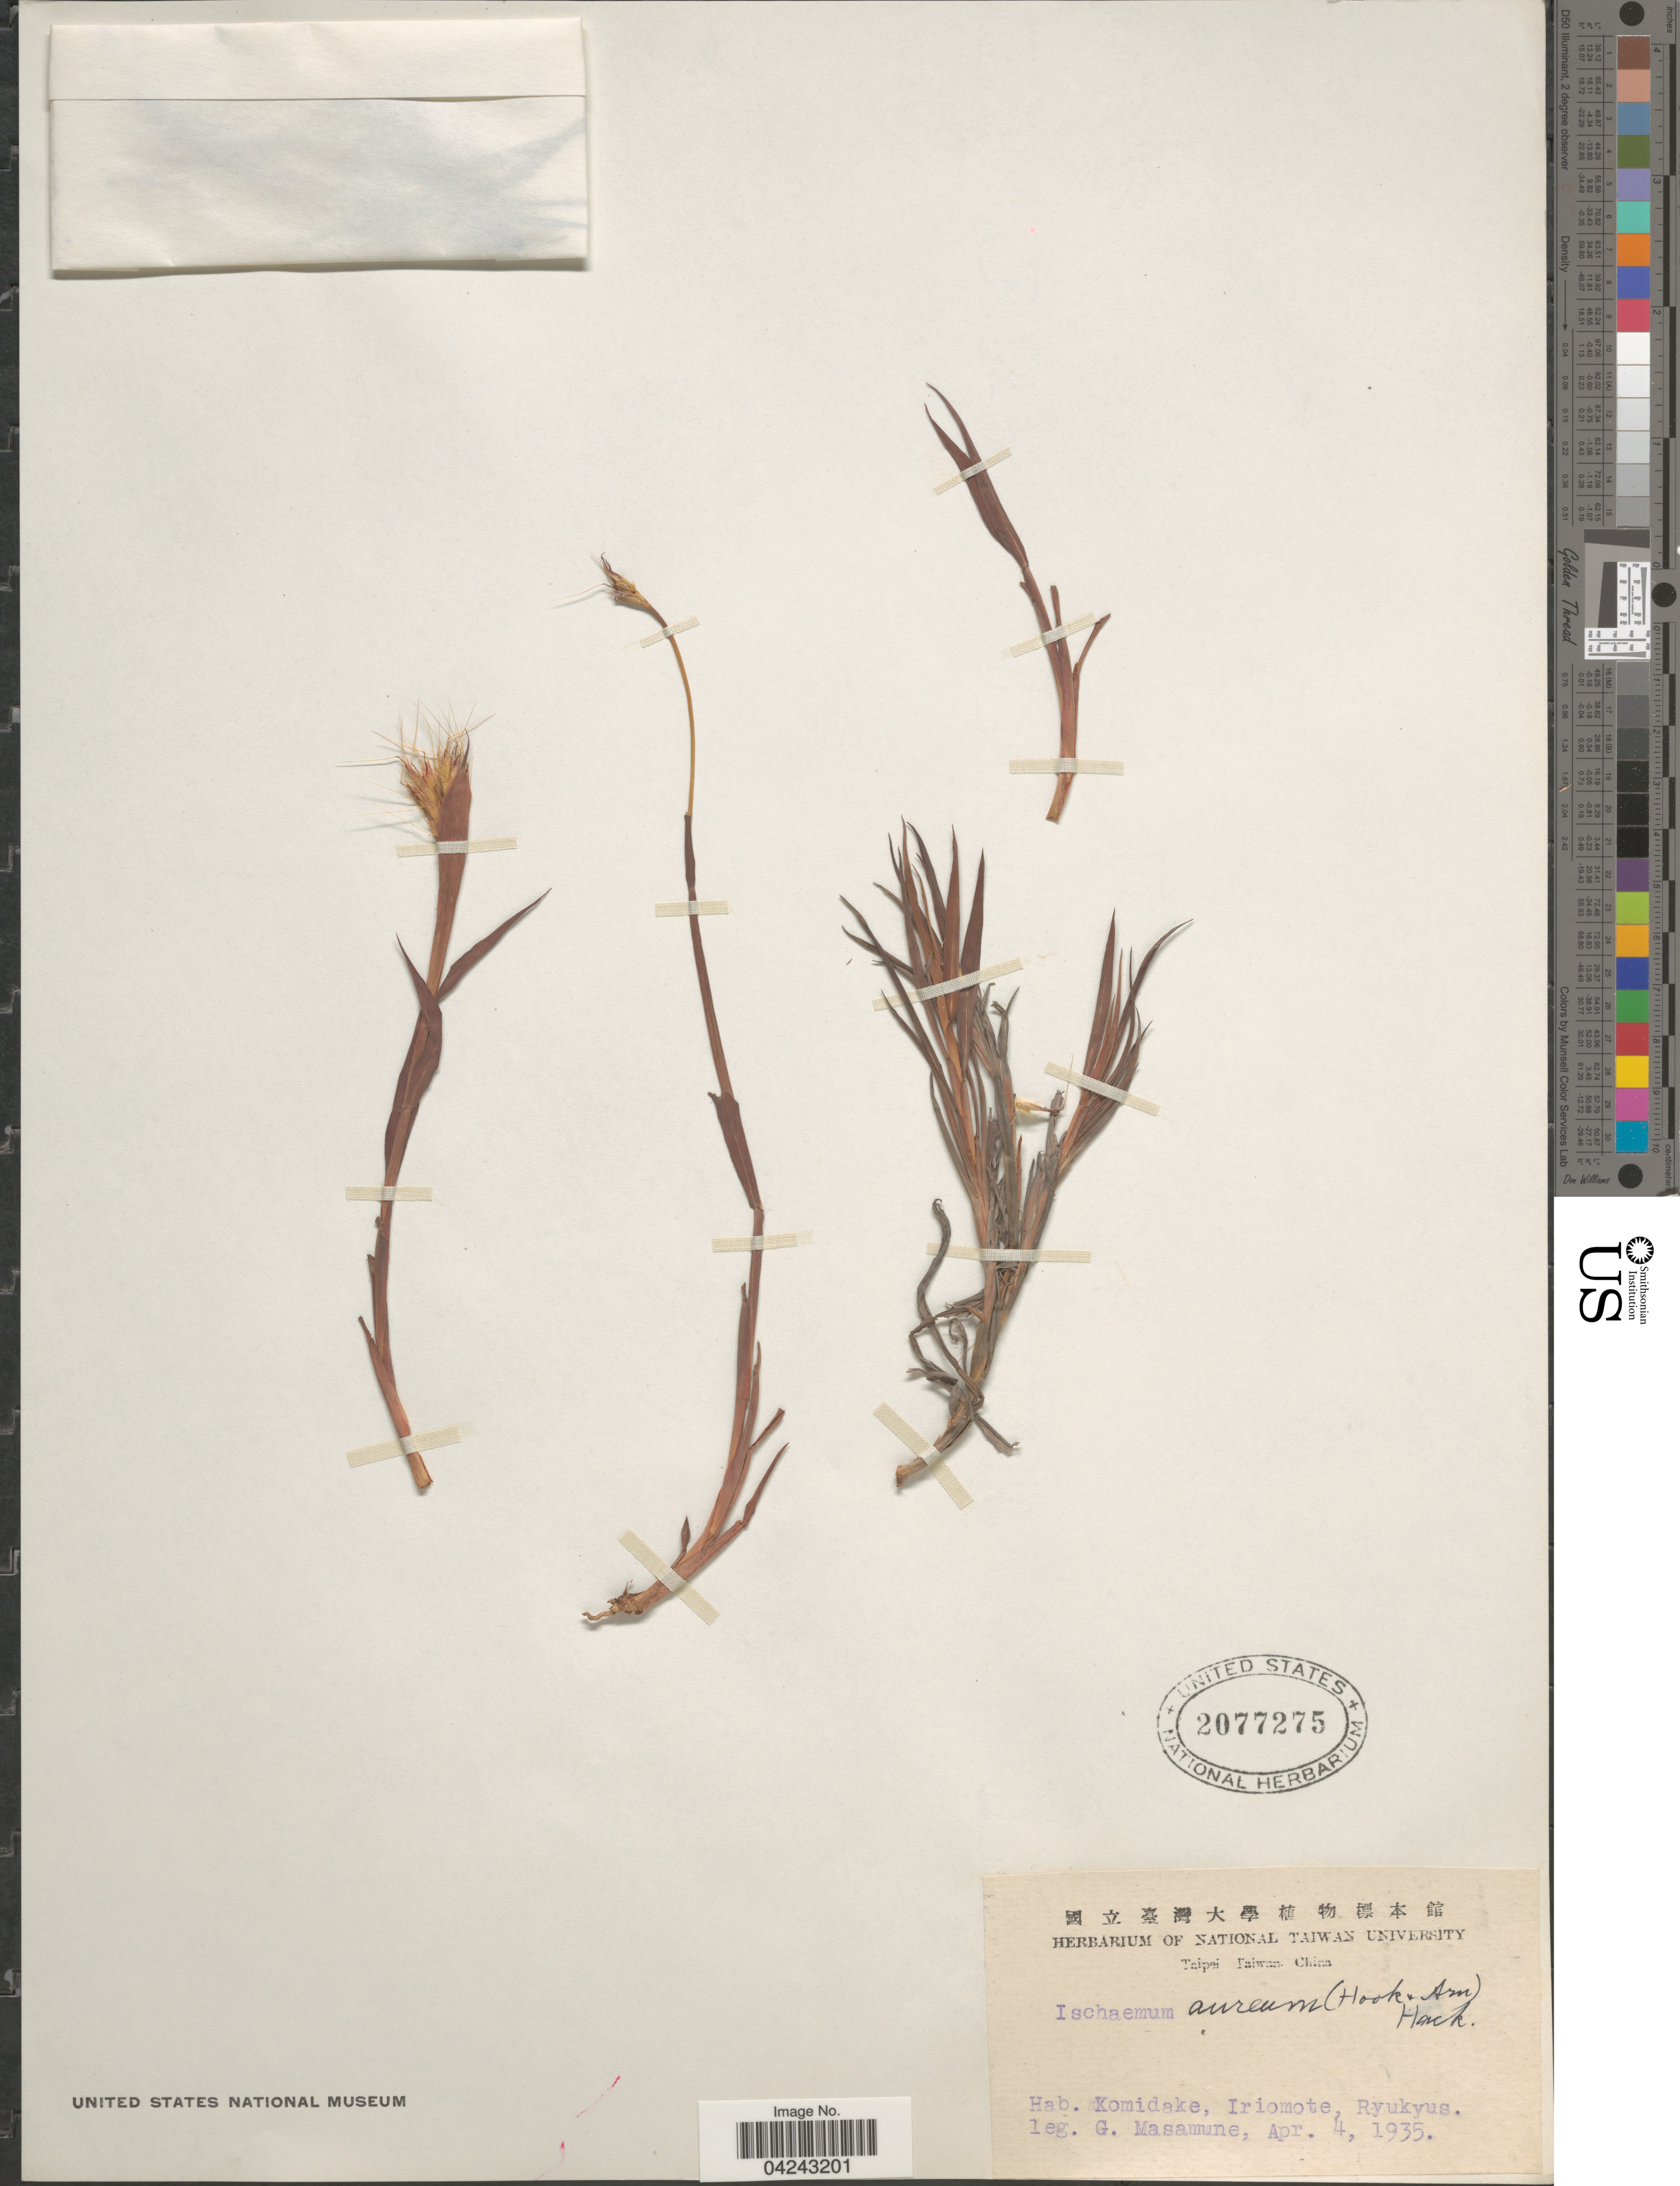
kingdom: Plantae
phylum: Tracheophyta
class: Liliopsida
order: Poales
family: Poaceae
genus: Ischaemum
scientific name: Ischaemum australe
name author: R. Br.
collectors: G. Masamune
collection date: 1935-04-04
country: Japan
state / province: Okinawa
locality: Komidake, Iriomote, Ryukyus.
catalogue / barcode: US 2077275